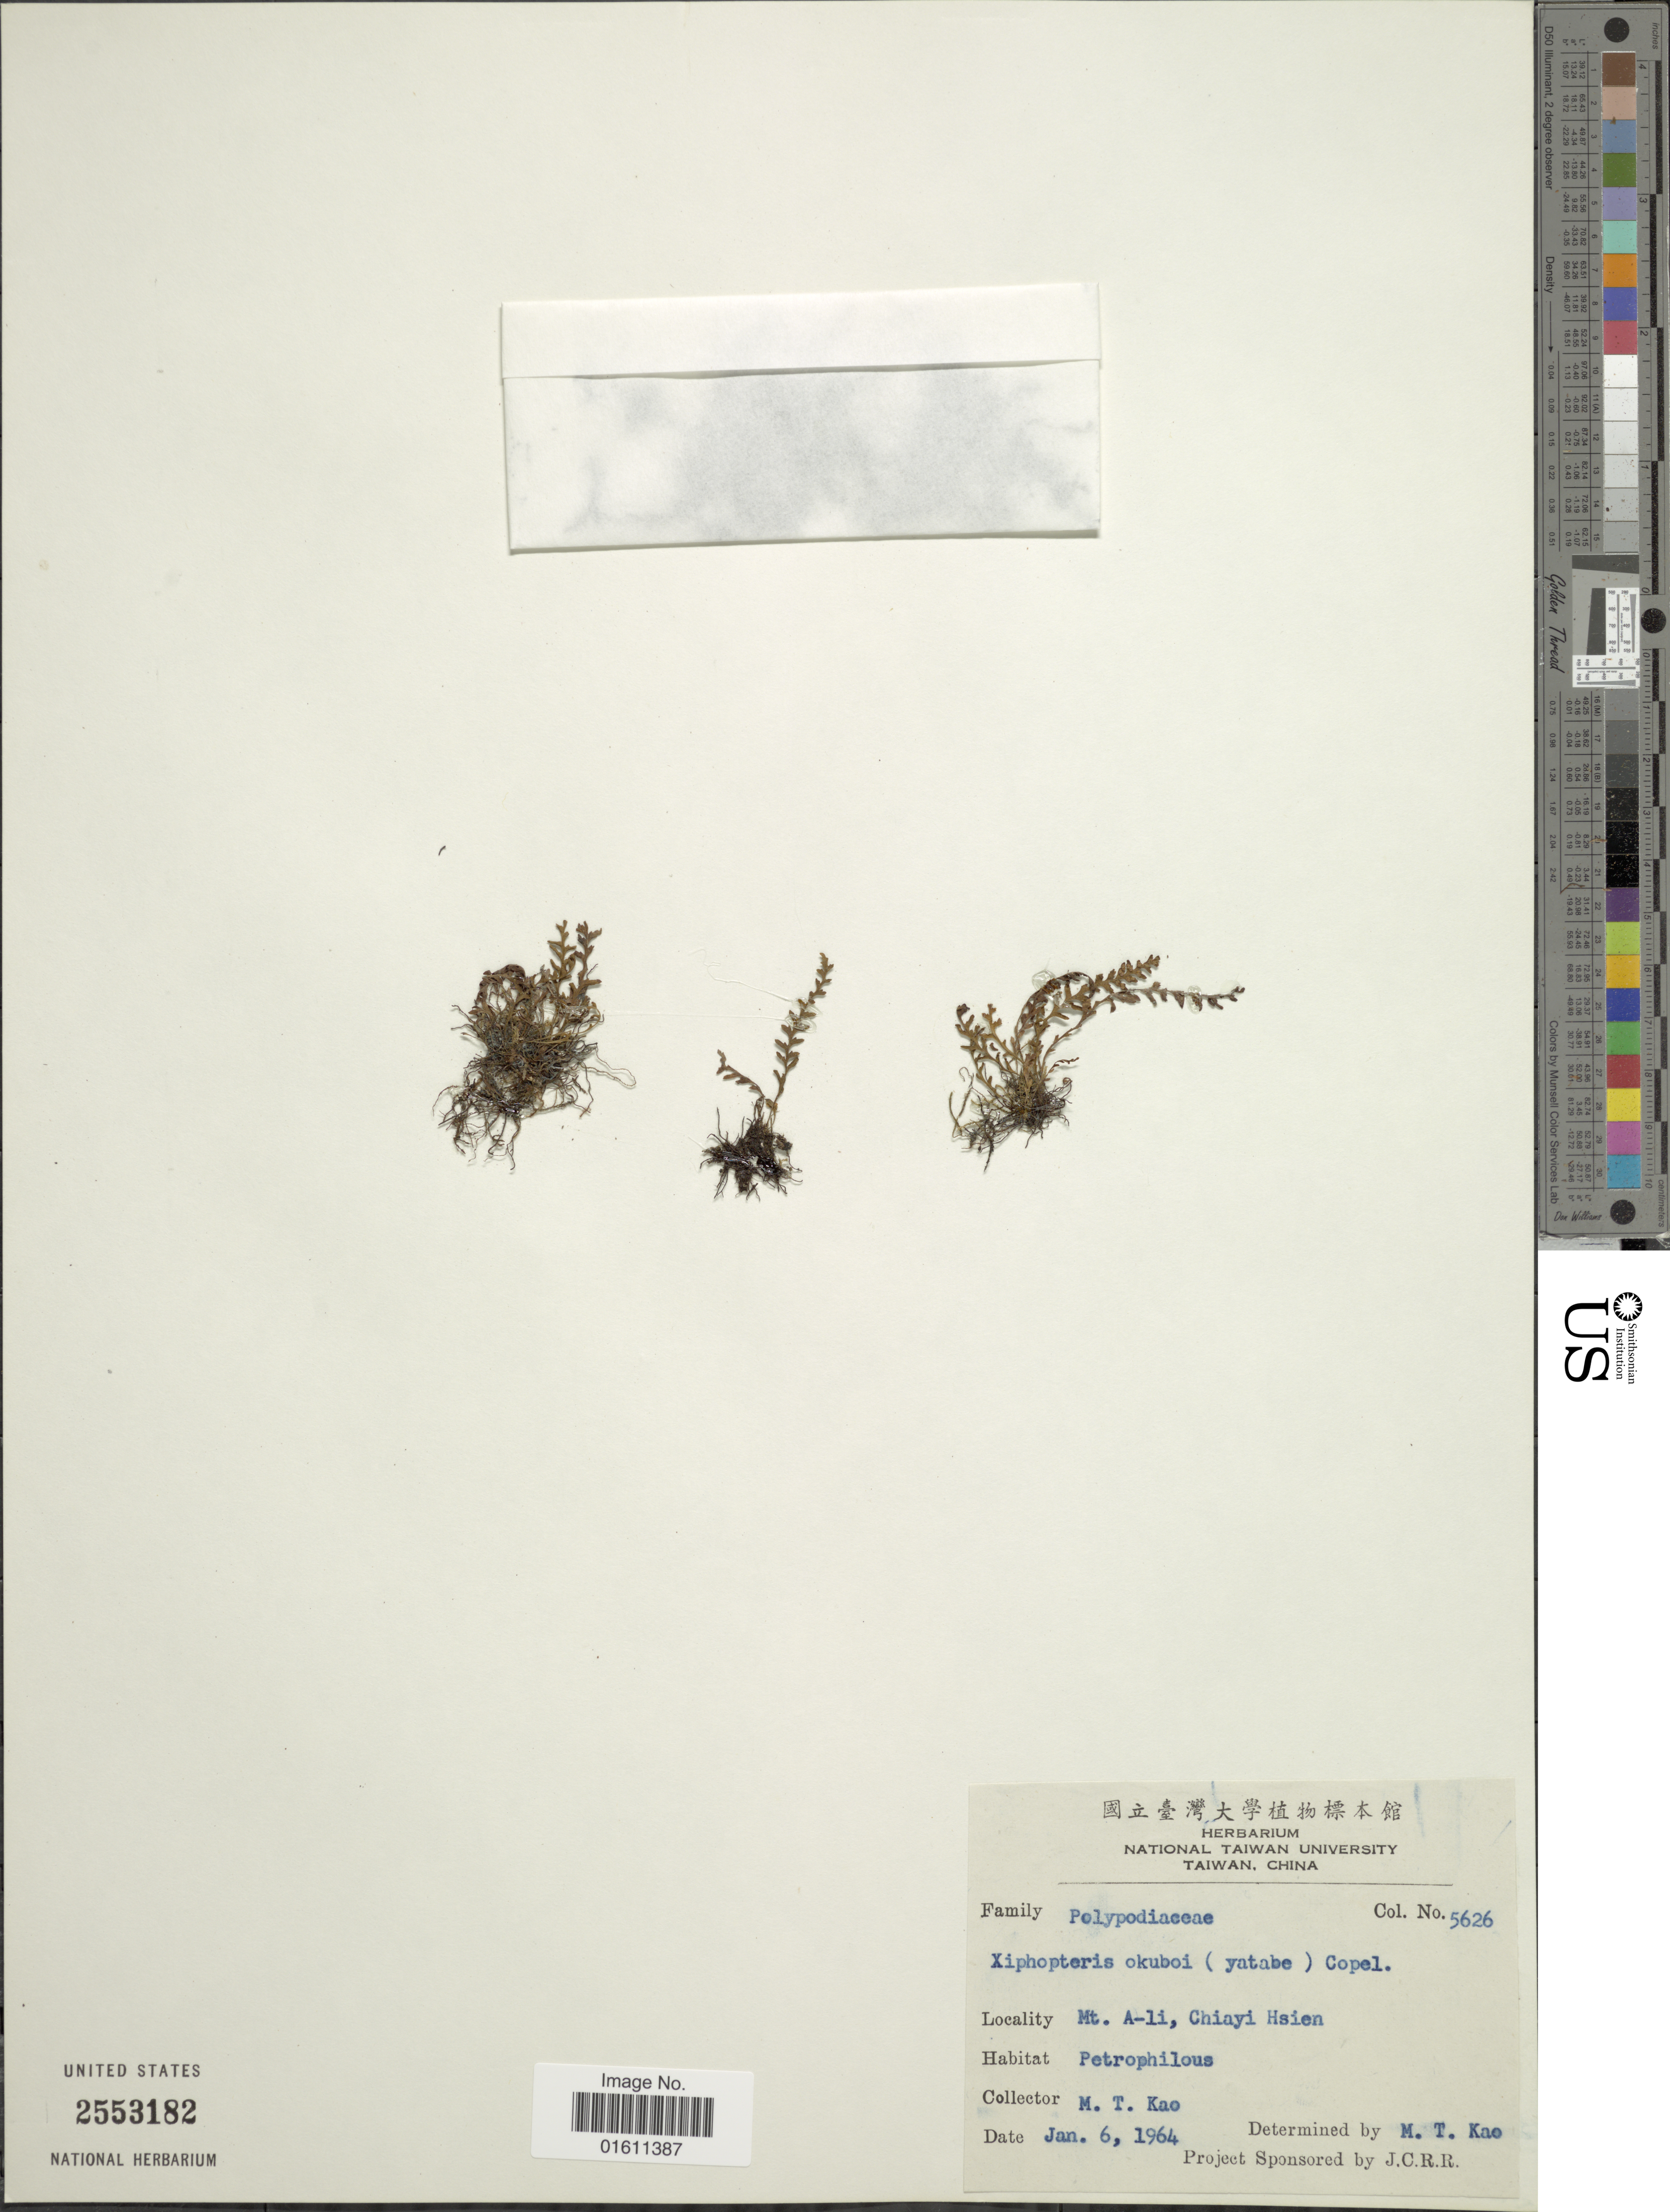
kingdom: Plantae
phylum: Tracheophyta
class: Polypodiopsida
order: Polypodiales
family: Polypodiaceae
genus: Micropolypodium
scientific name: Micropolypodium okuboi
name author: (Yatabe) Hayata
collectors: M. T. Kao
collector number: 5626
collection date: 1964-01-06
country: Taiwan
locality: Mt. A-Li, Chiayi Hsien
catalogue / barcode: US 2553182